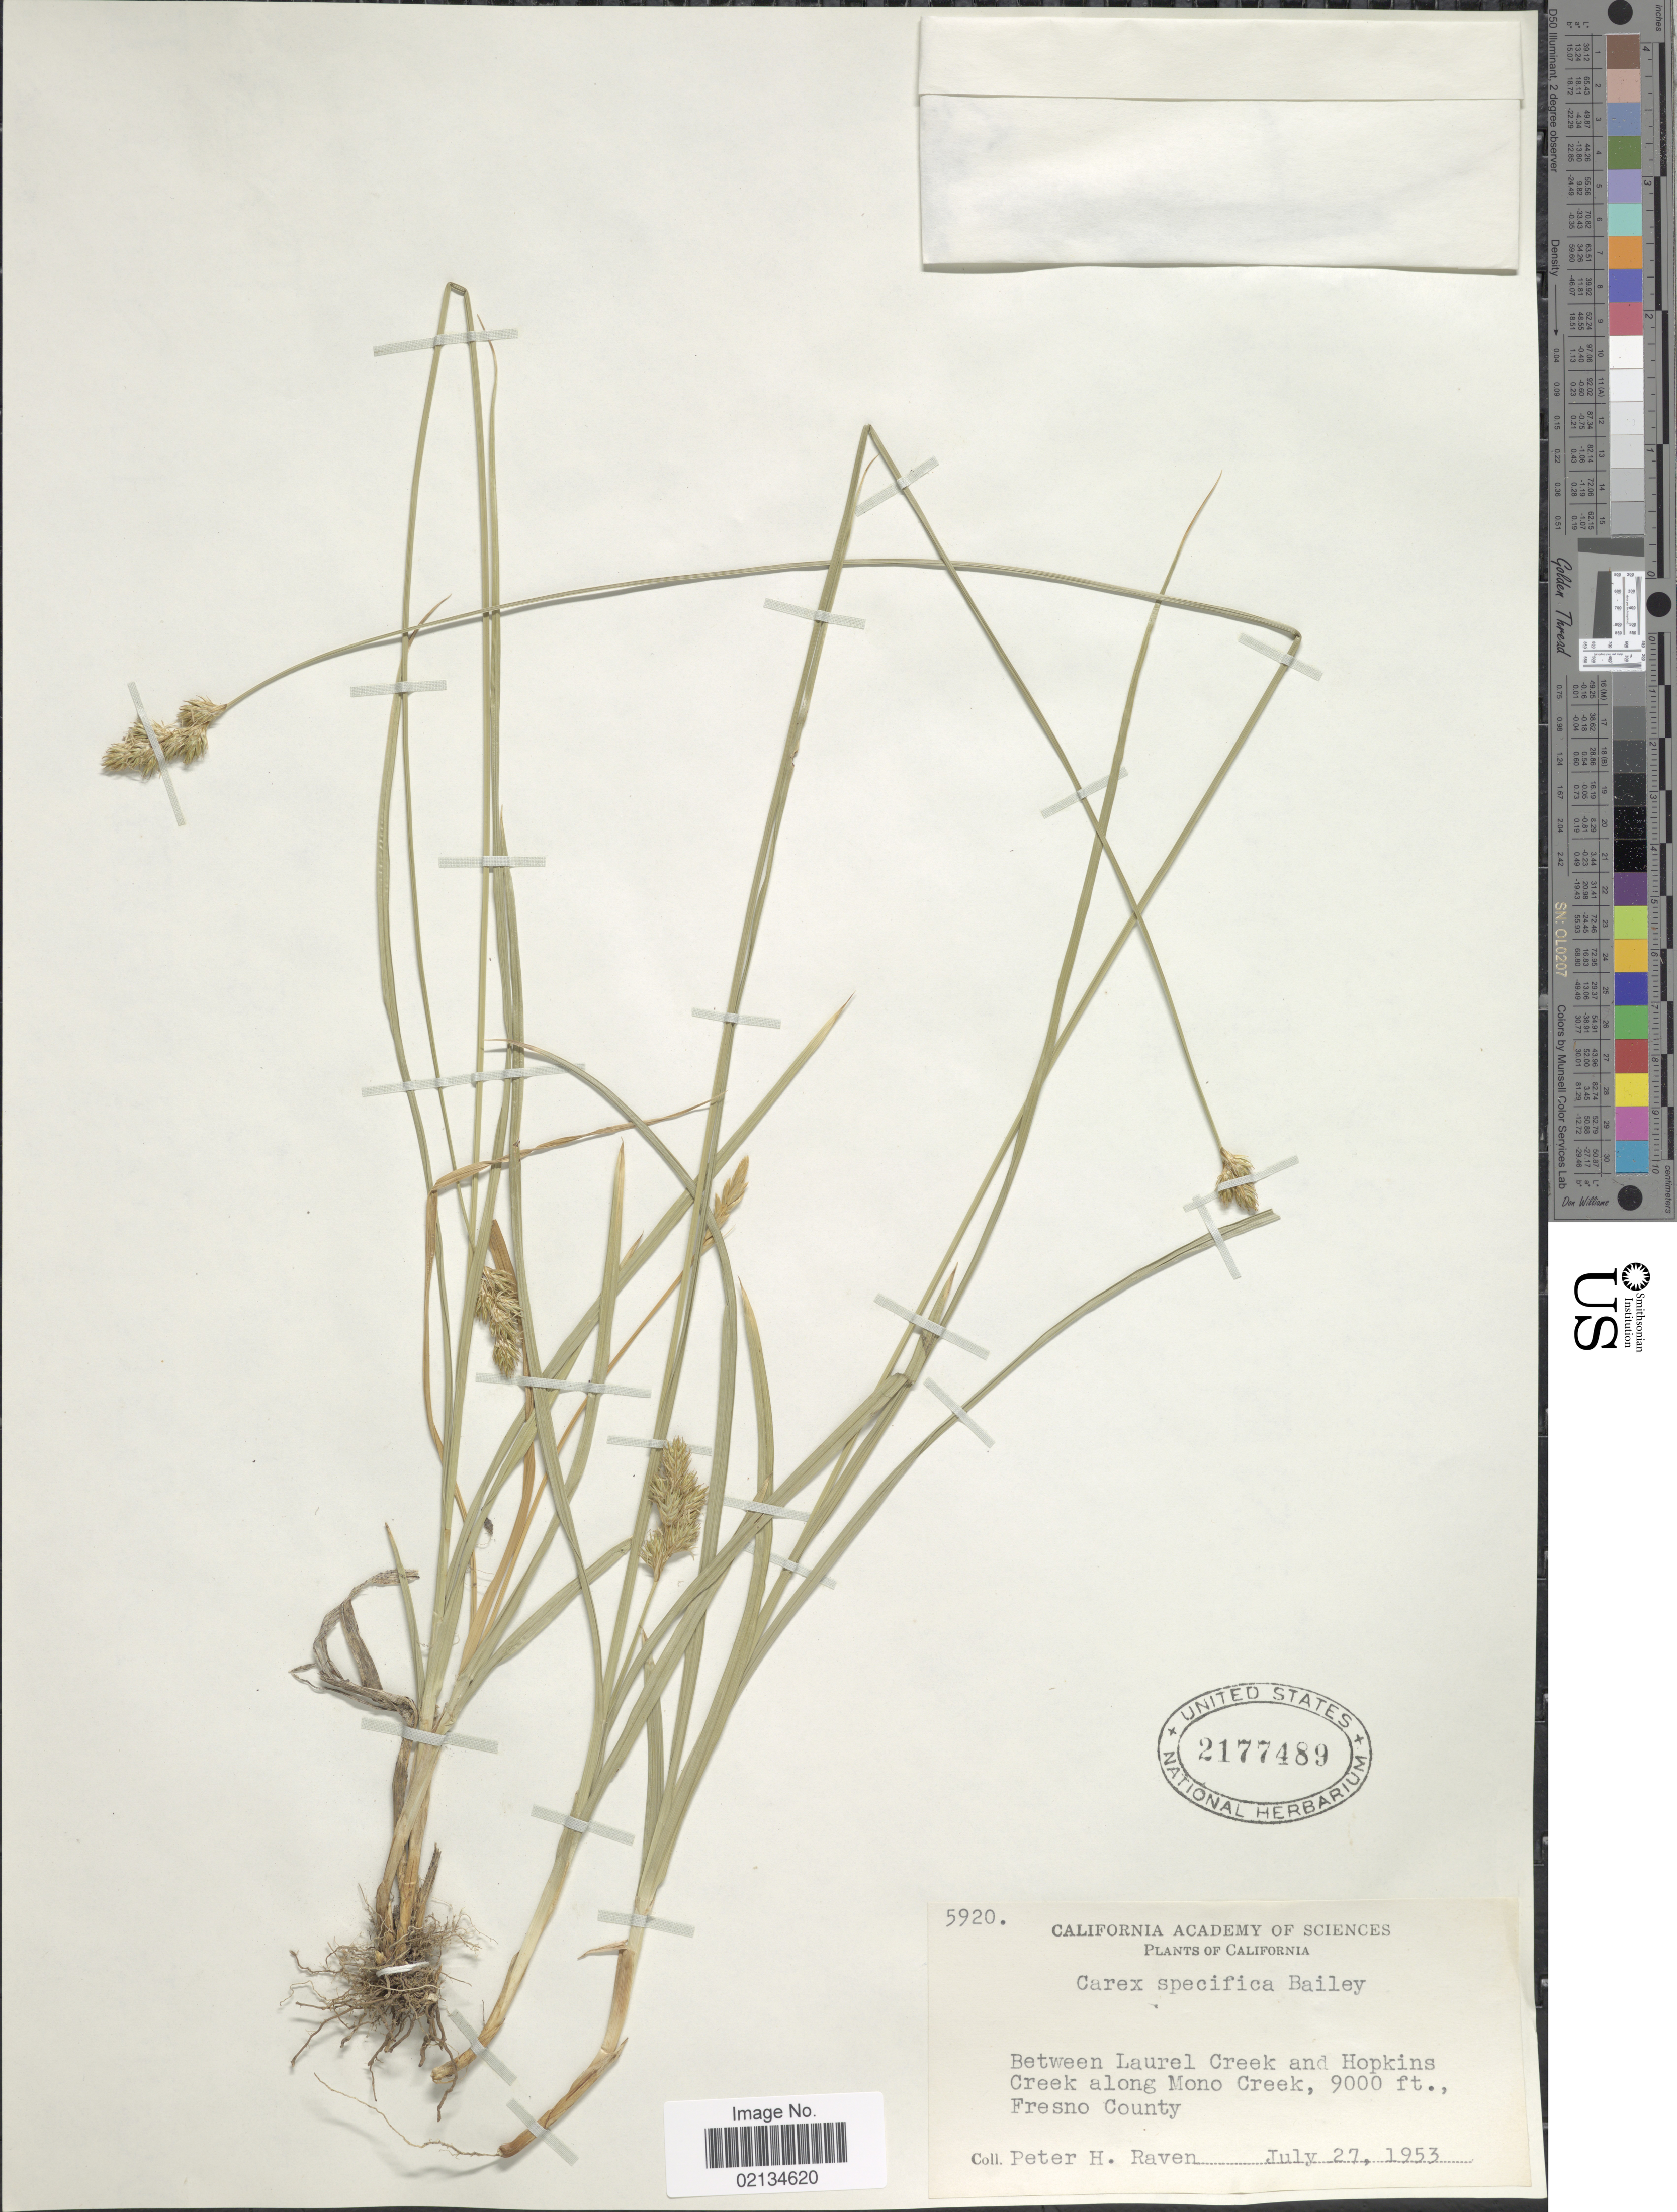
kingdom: Plantae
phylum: Tracheophyta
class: Liliopsida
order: Poales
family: Cyperaceae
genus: Carex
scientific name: Carex specifica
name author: L.H. Bailey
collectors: P. Raven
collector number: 5920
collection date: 1953-07-27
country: United States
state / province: California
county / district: Fresno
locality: Between Laurel Creek and Hopkins Creek along Mono Creek, Fresno County.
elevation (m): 2743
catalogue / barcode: US 2177489